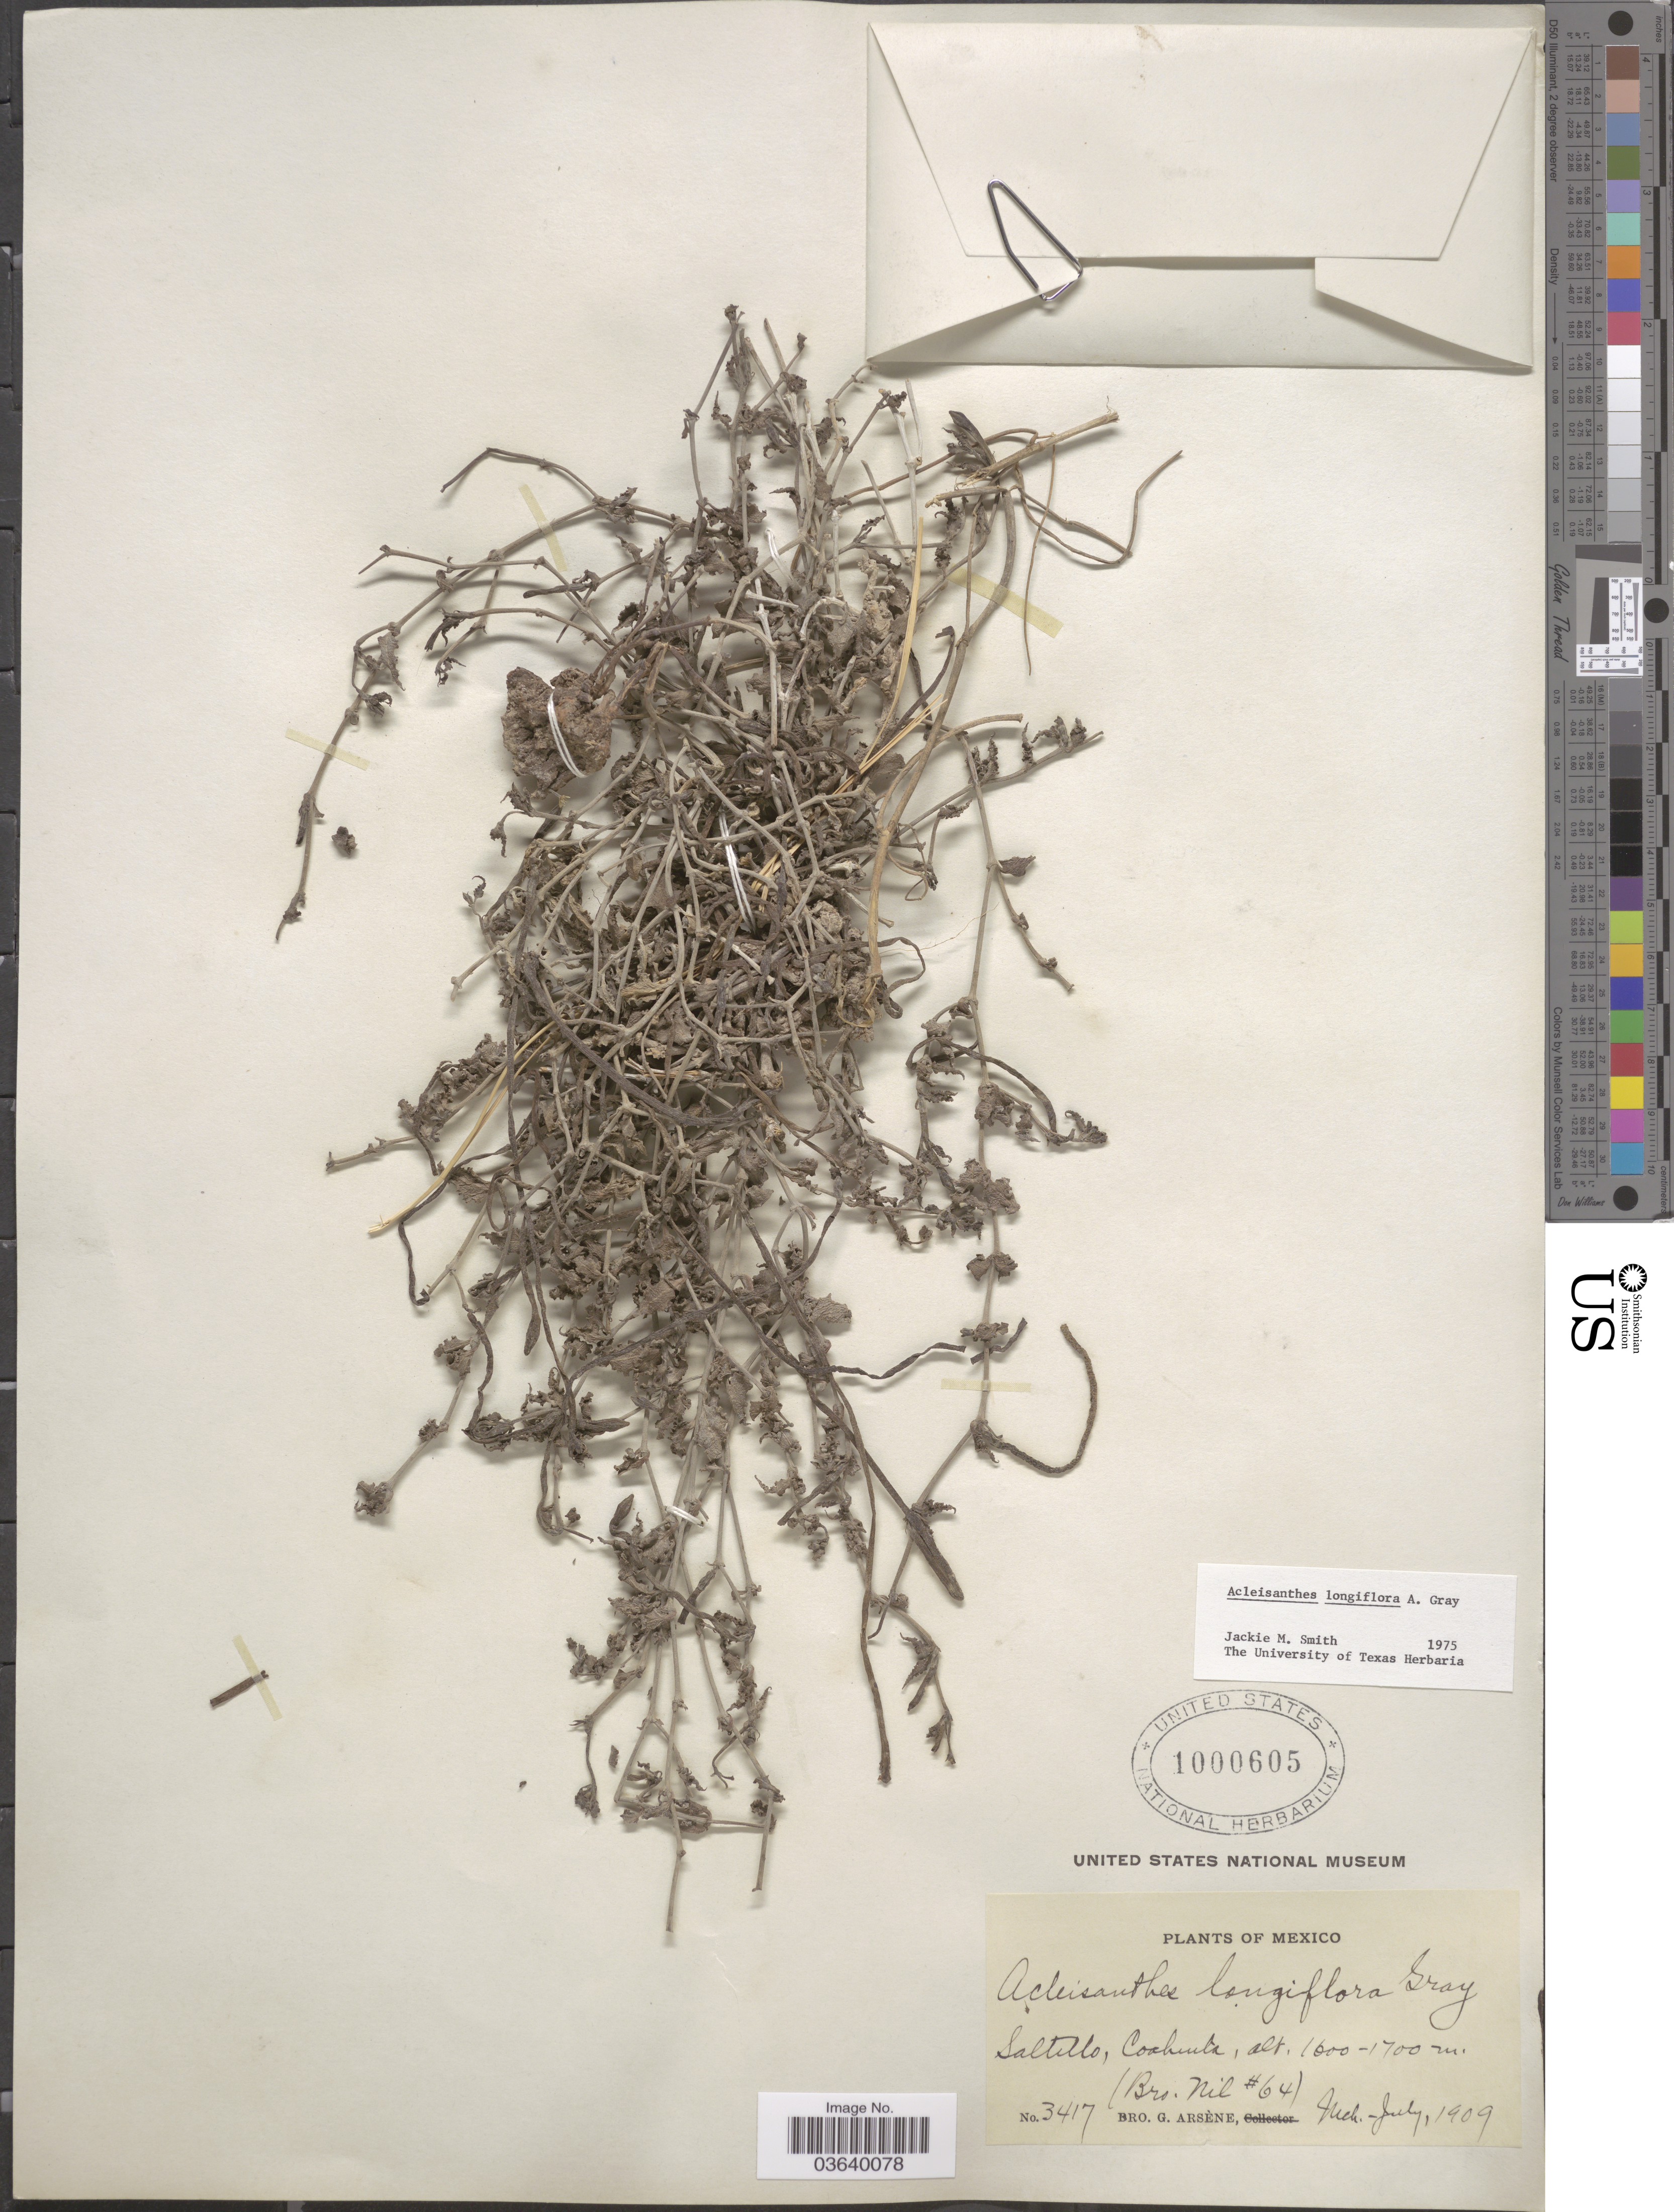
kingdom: Plantae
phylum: Tracheophyta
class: Magnoliopsida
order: Caryophyllales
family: Nyctaginaceae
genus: Acleisanthes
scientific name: Acleisanthes longiflora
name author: A. Gray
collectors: Bro. G. Arsène & Bro. Nil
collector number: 3417/64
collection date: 1909-03/1909-07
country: Mexico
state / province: Coahuila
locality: Saltillo.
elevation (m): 1600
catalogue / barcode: US 1000605